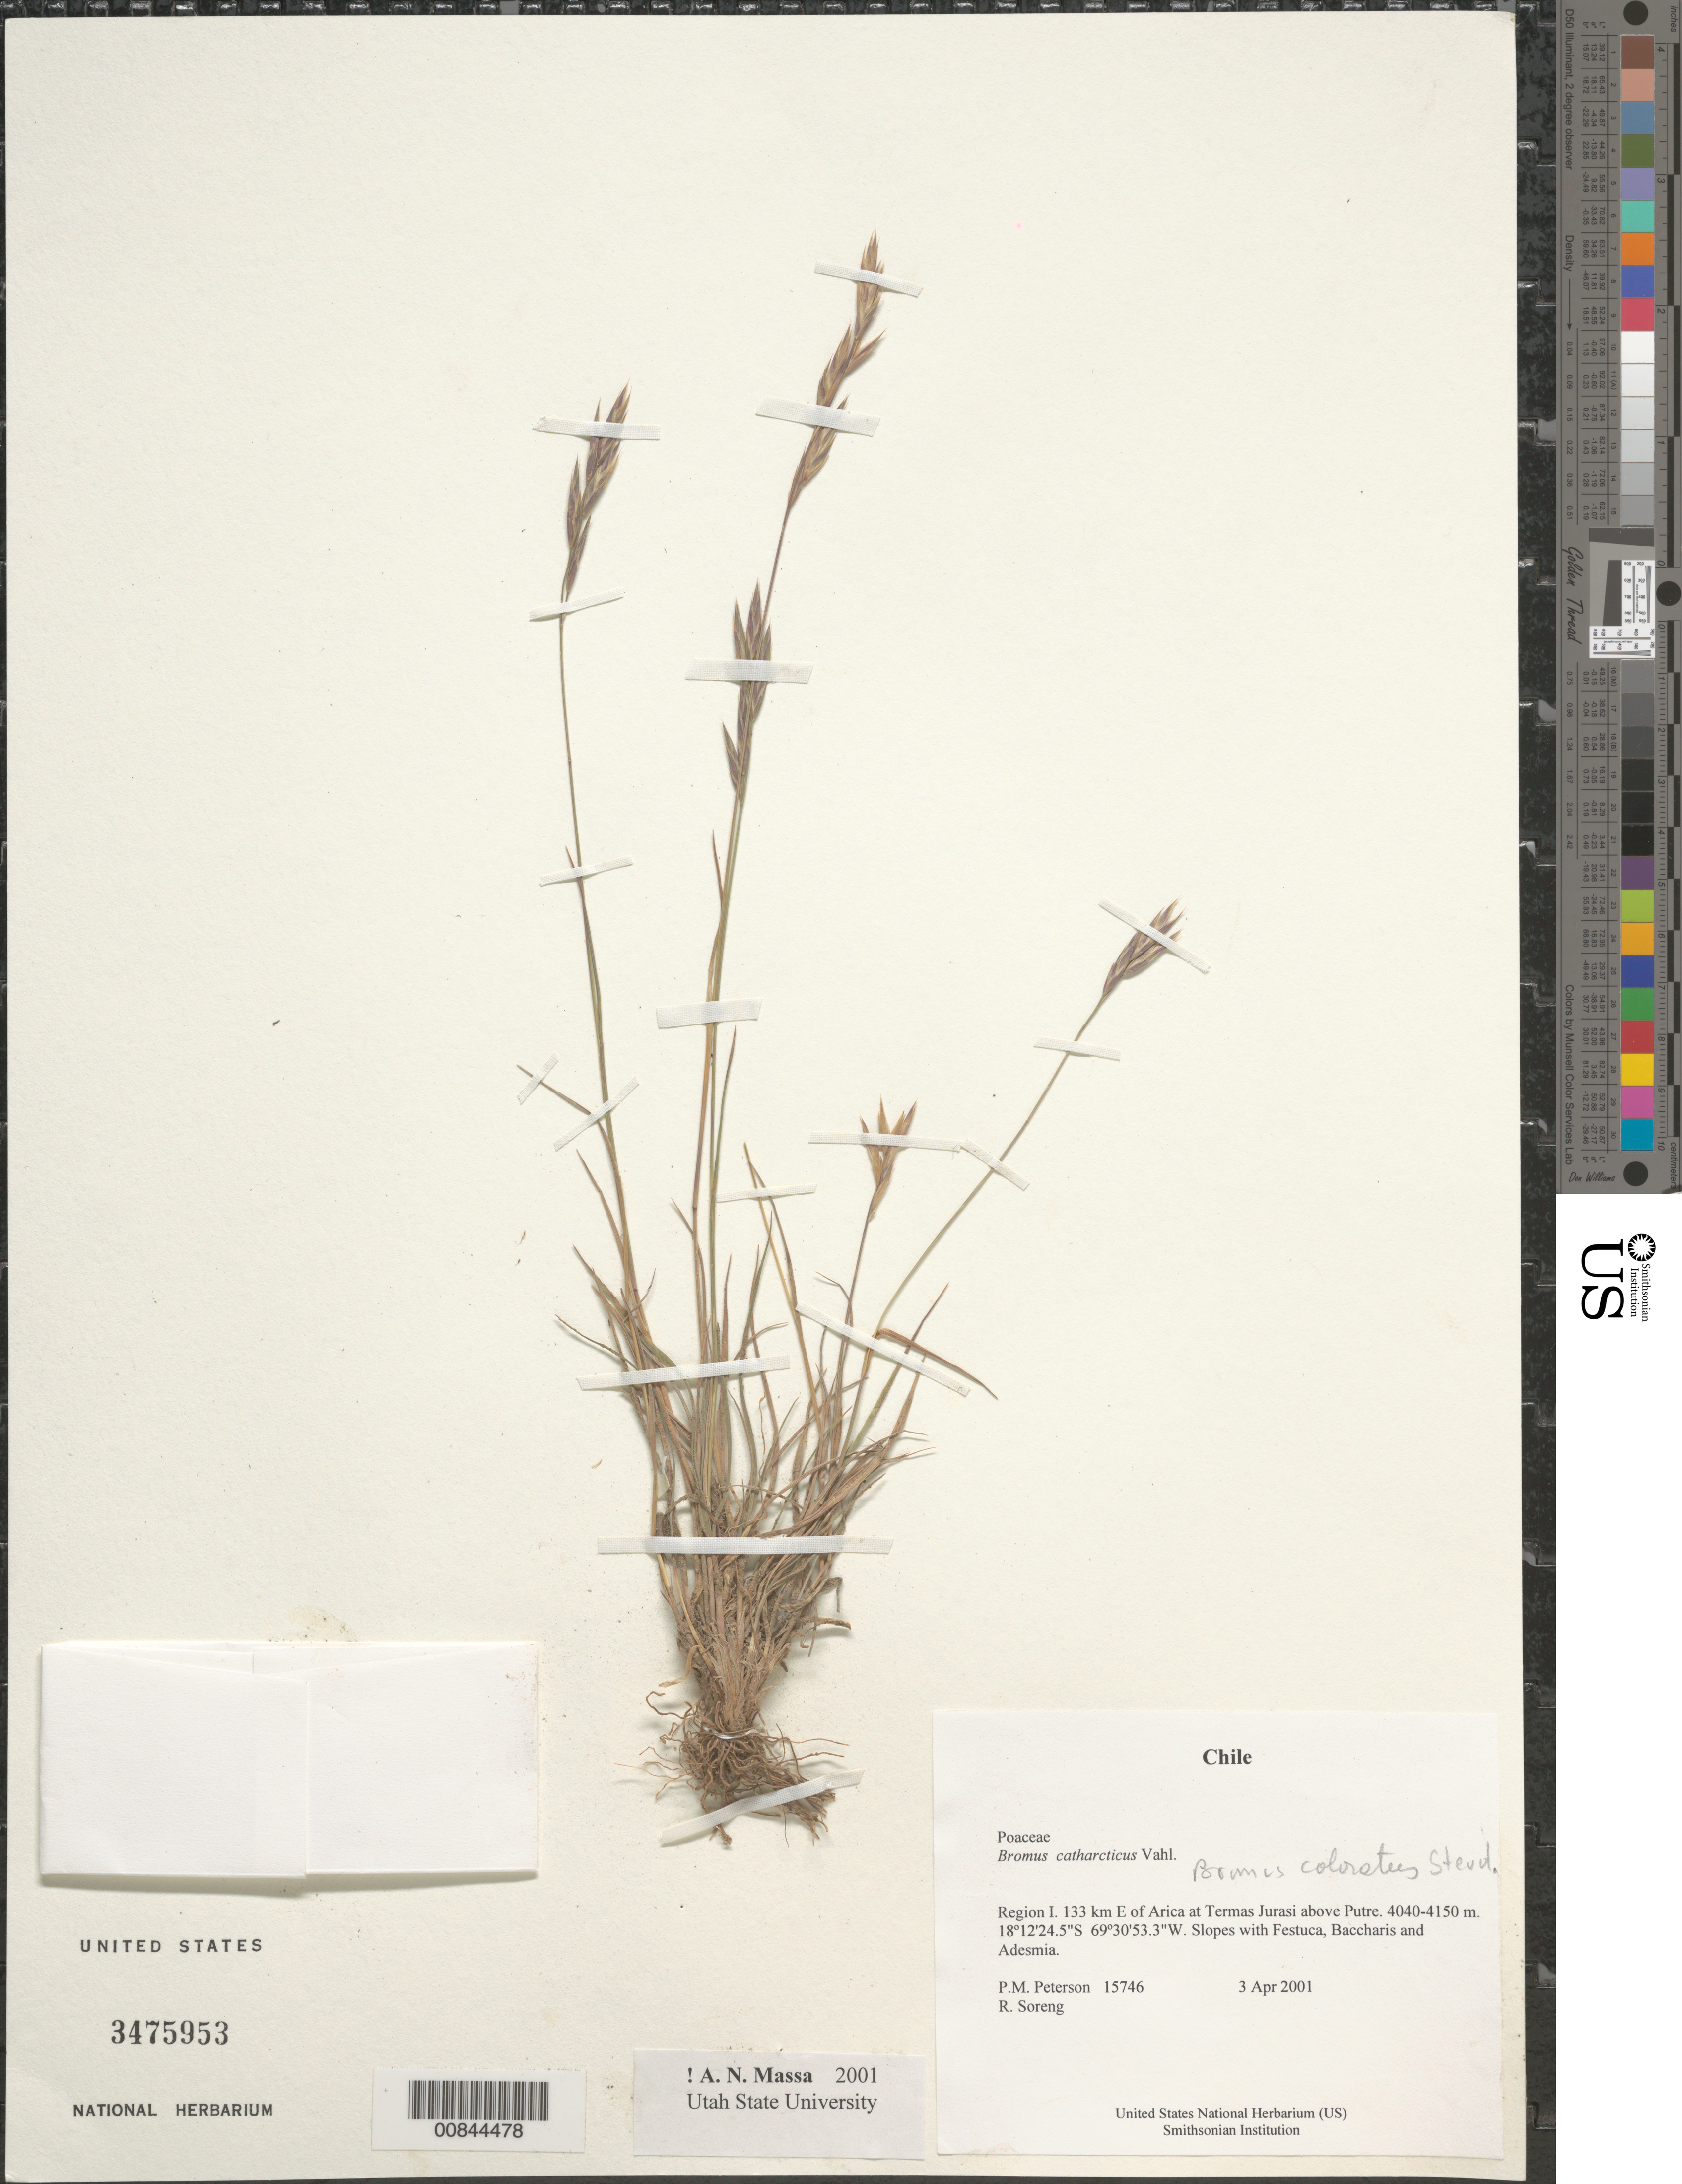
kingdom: Plantae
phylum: Tracheophyta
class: Liliopsida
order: Poales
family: Poaceae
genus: Bromus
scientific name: Bromus coloratus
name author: Steud.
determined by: Planchuelo, A. M.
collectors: P. M. Peterson & R. J. Soreng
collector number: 15746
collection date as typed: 03 Apr 2001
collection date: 2001-04-03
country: Chile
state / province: Tarapacá (I)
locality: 133 km E of Arica at Termas Jurasi above Putre.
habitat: Slopes with Festuca, Baccharis and Adesmia.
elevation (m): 4040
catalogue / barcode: US 3475953